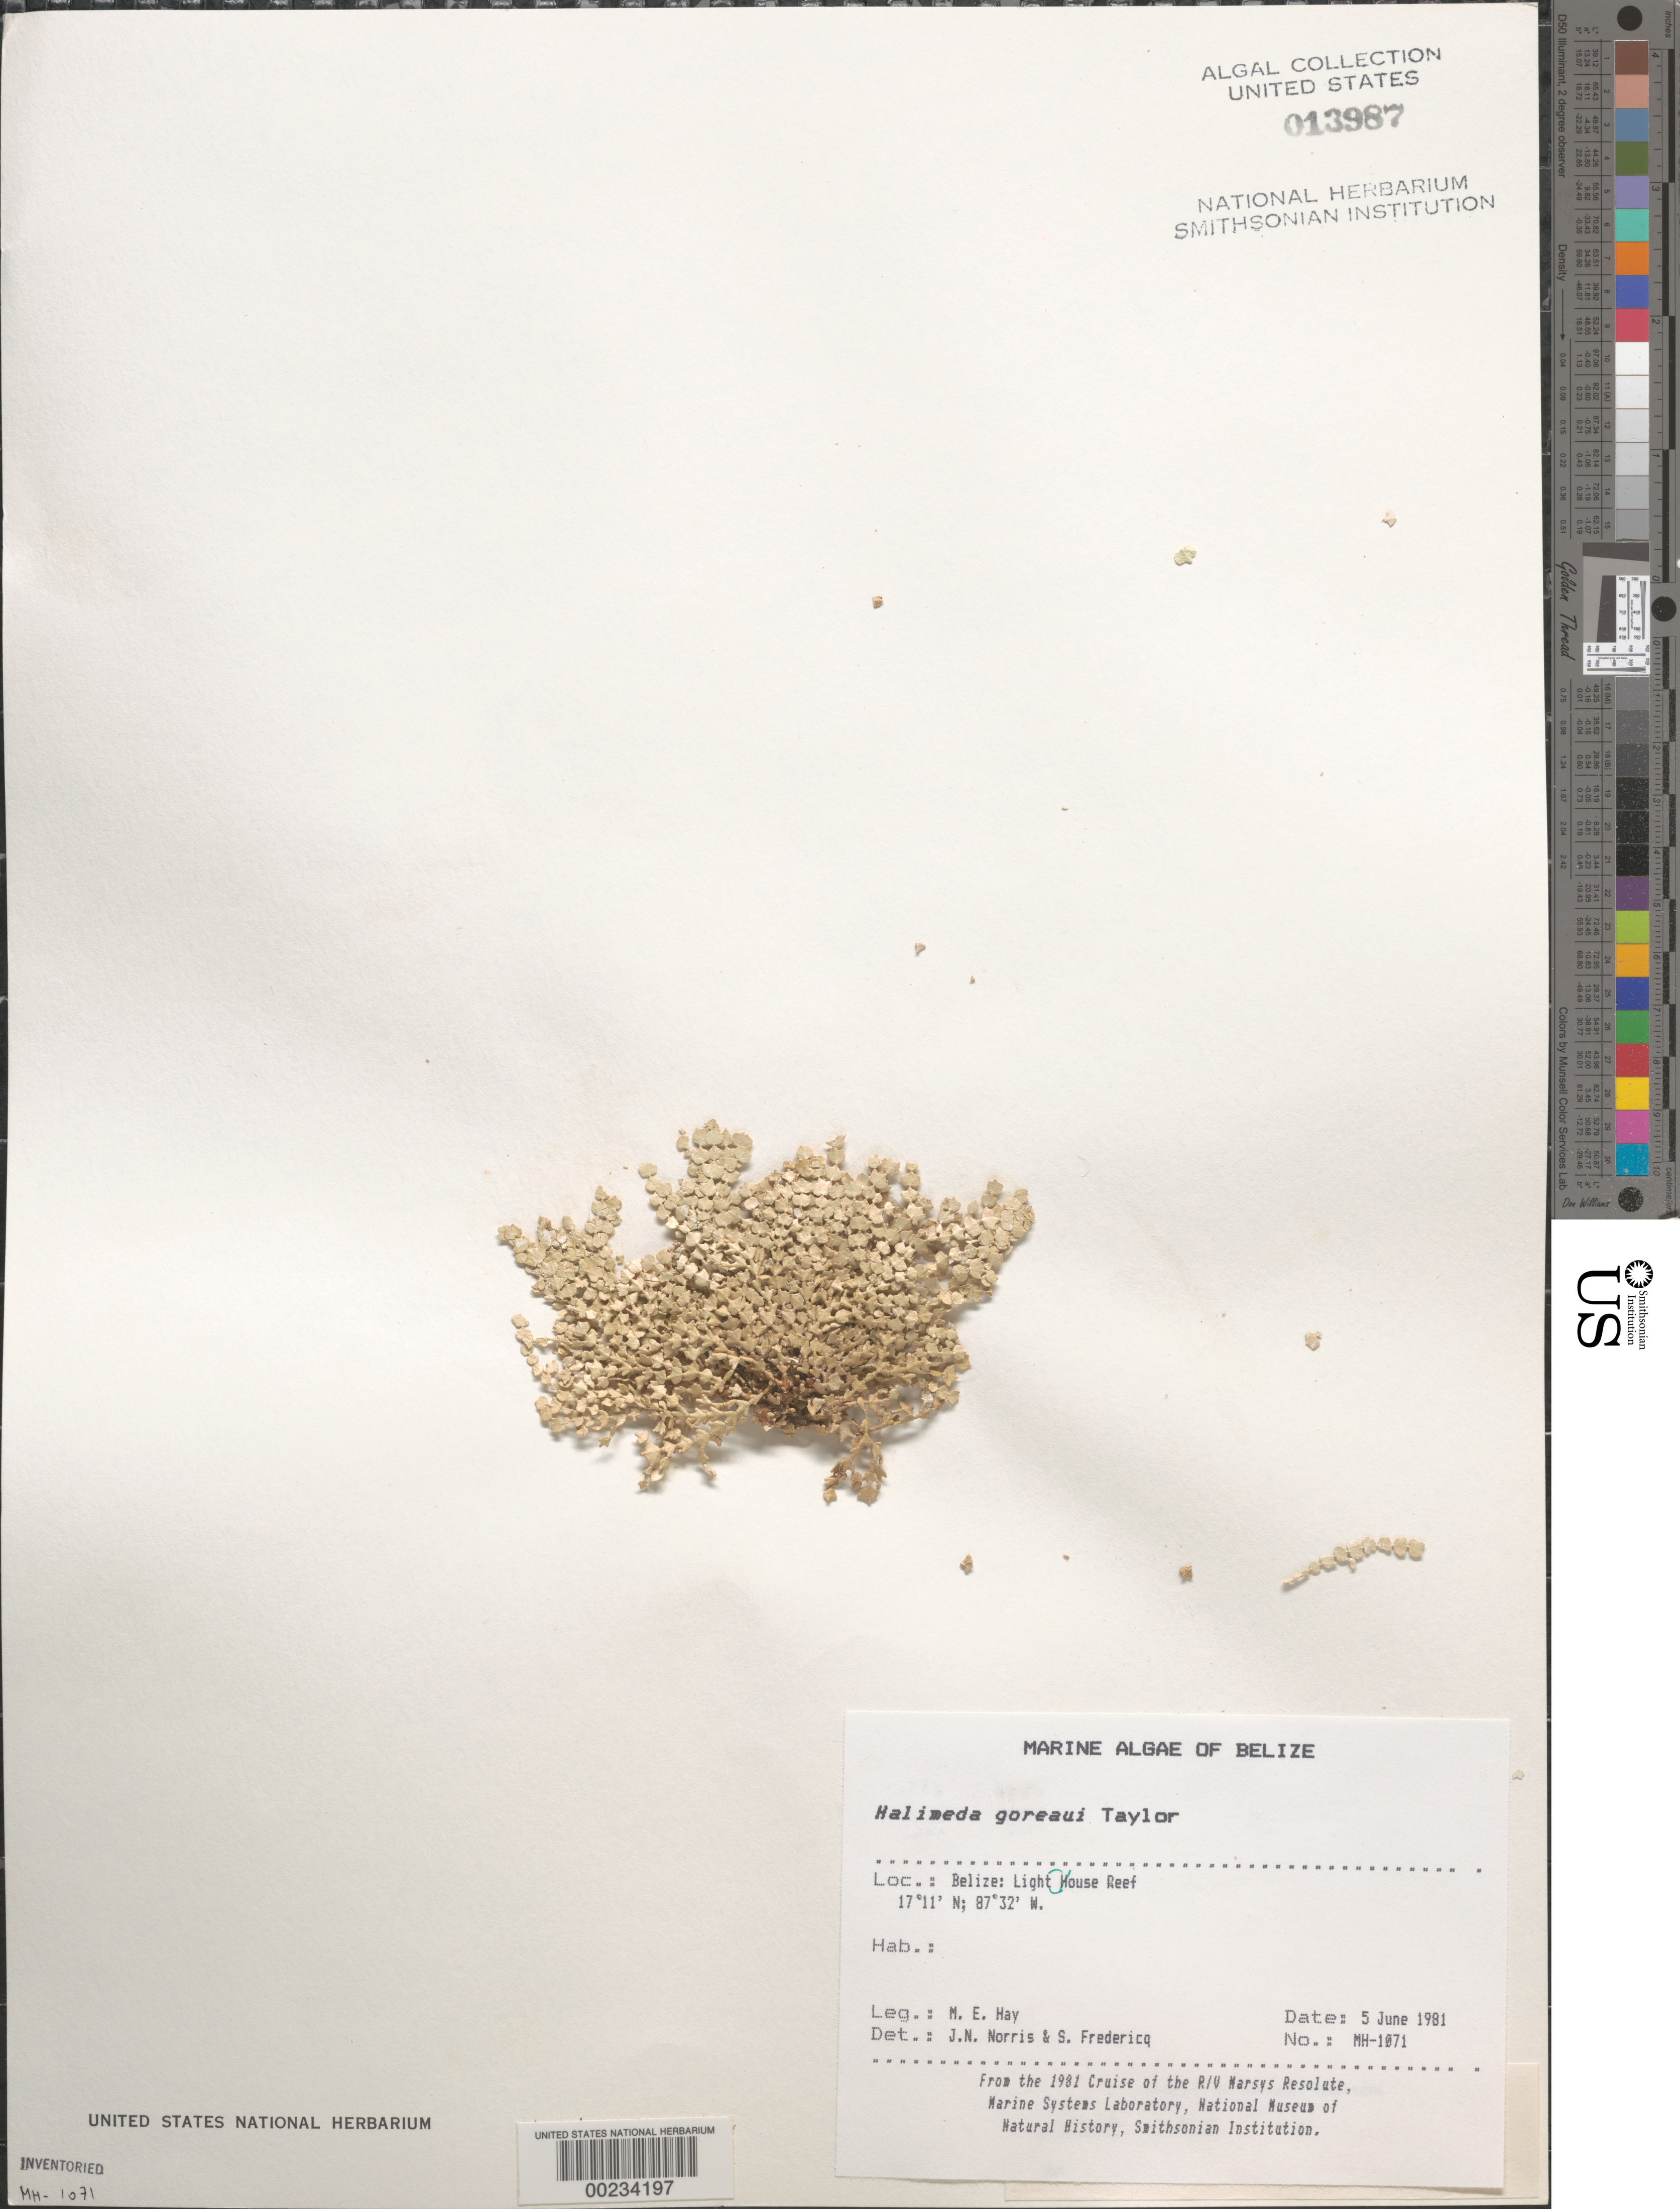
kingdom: Plantae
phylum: Chlorophyta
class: Ulvophyceae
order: Bryopsidales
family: Halimedaceae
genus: Halimeda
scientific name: Halimeda goreaui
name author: W.R. Taylor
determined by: Norris, J. N.; Fredericq, S.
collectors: M. E. Hay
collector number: MEH-1071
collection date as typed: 05 Jun 1981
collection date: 1981-06-05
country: Belize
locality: Lighthouse reef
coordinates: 17 11'N, 87 32'W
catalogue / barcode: US 13987